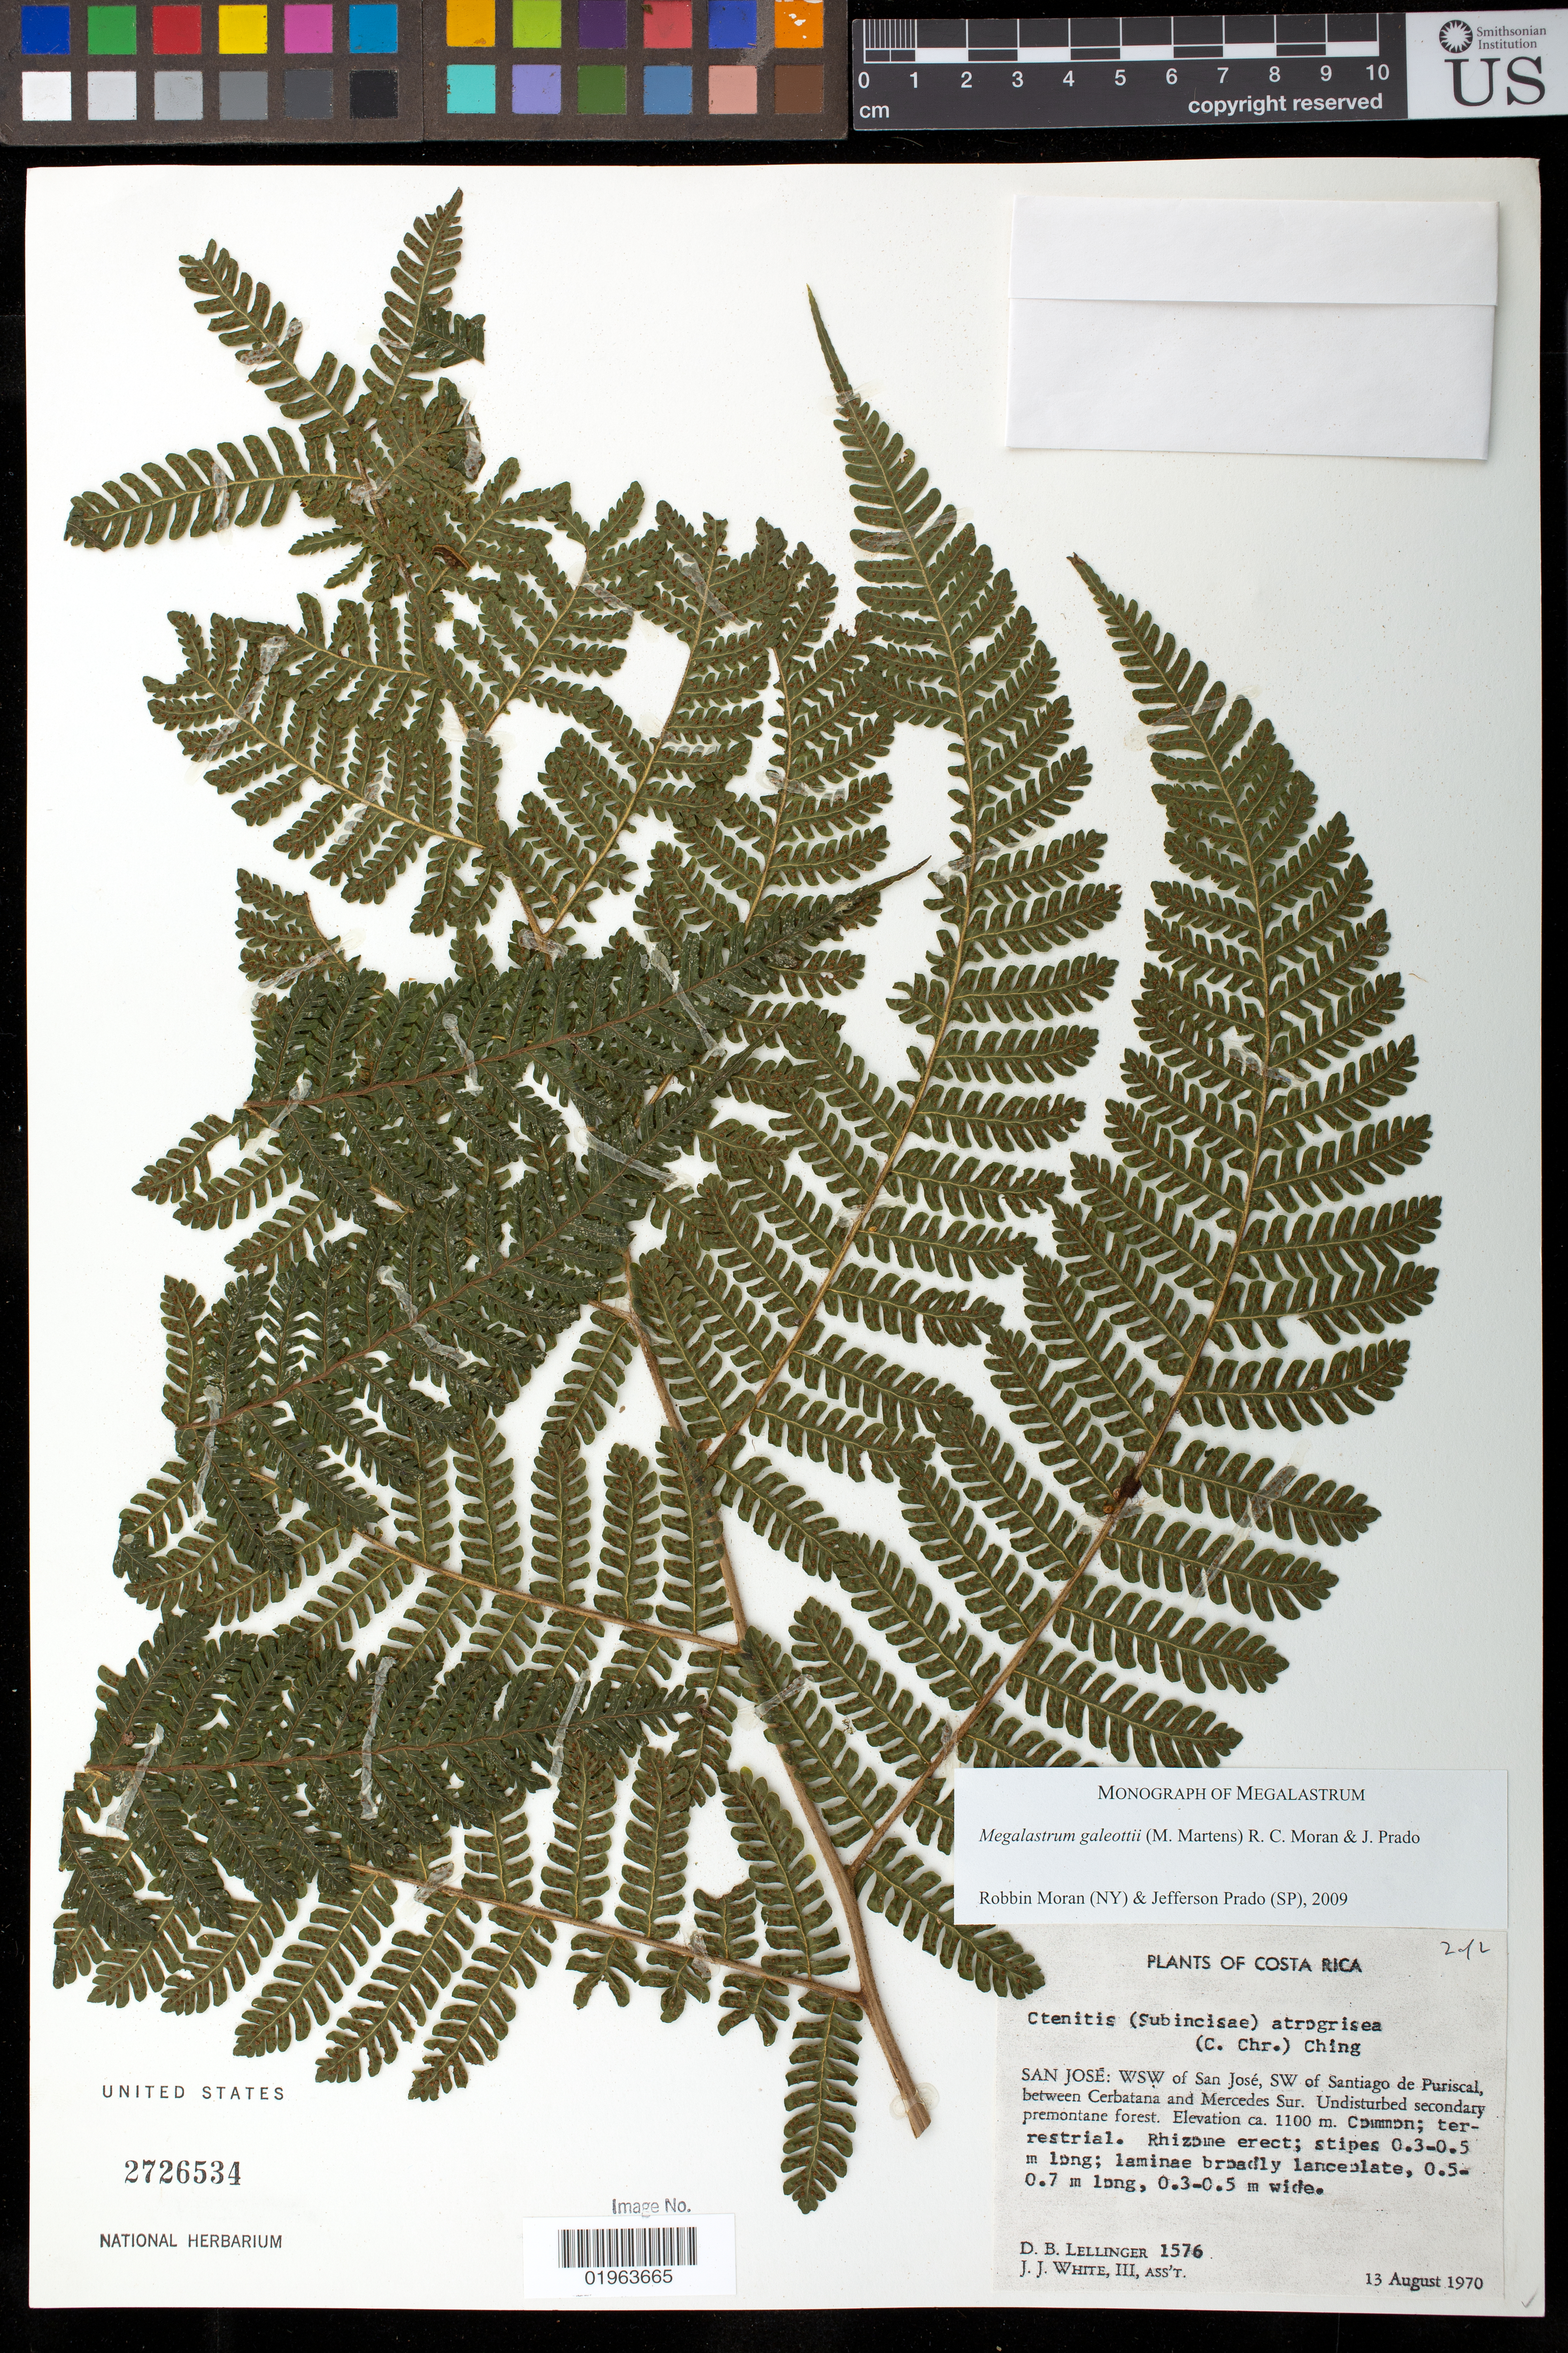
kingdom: Plantae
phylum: Tracheophyta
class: Polypodiopsida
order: Polypodiales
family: Dryopteridaceae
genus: Megalastrum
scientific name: Megalastrum galeottii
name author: (M. Martens) R.C. Moran & J. Prado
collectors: D. B. Lellinger & J. J. White III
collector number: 1576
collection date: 1970-08-13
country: Costa Rica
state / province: San José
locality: WSW of San Jose, SW of Santiago de Puriscal, between Cerbatana and Mercedes Sur. Undisturbed secondary premontane forest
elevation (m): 1100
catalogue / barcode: US 2726534